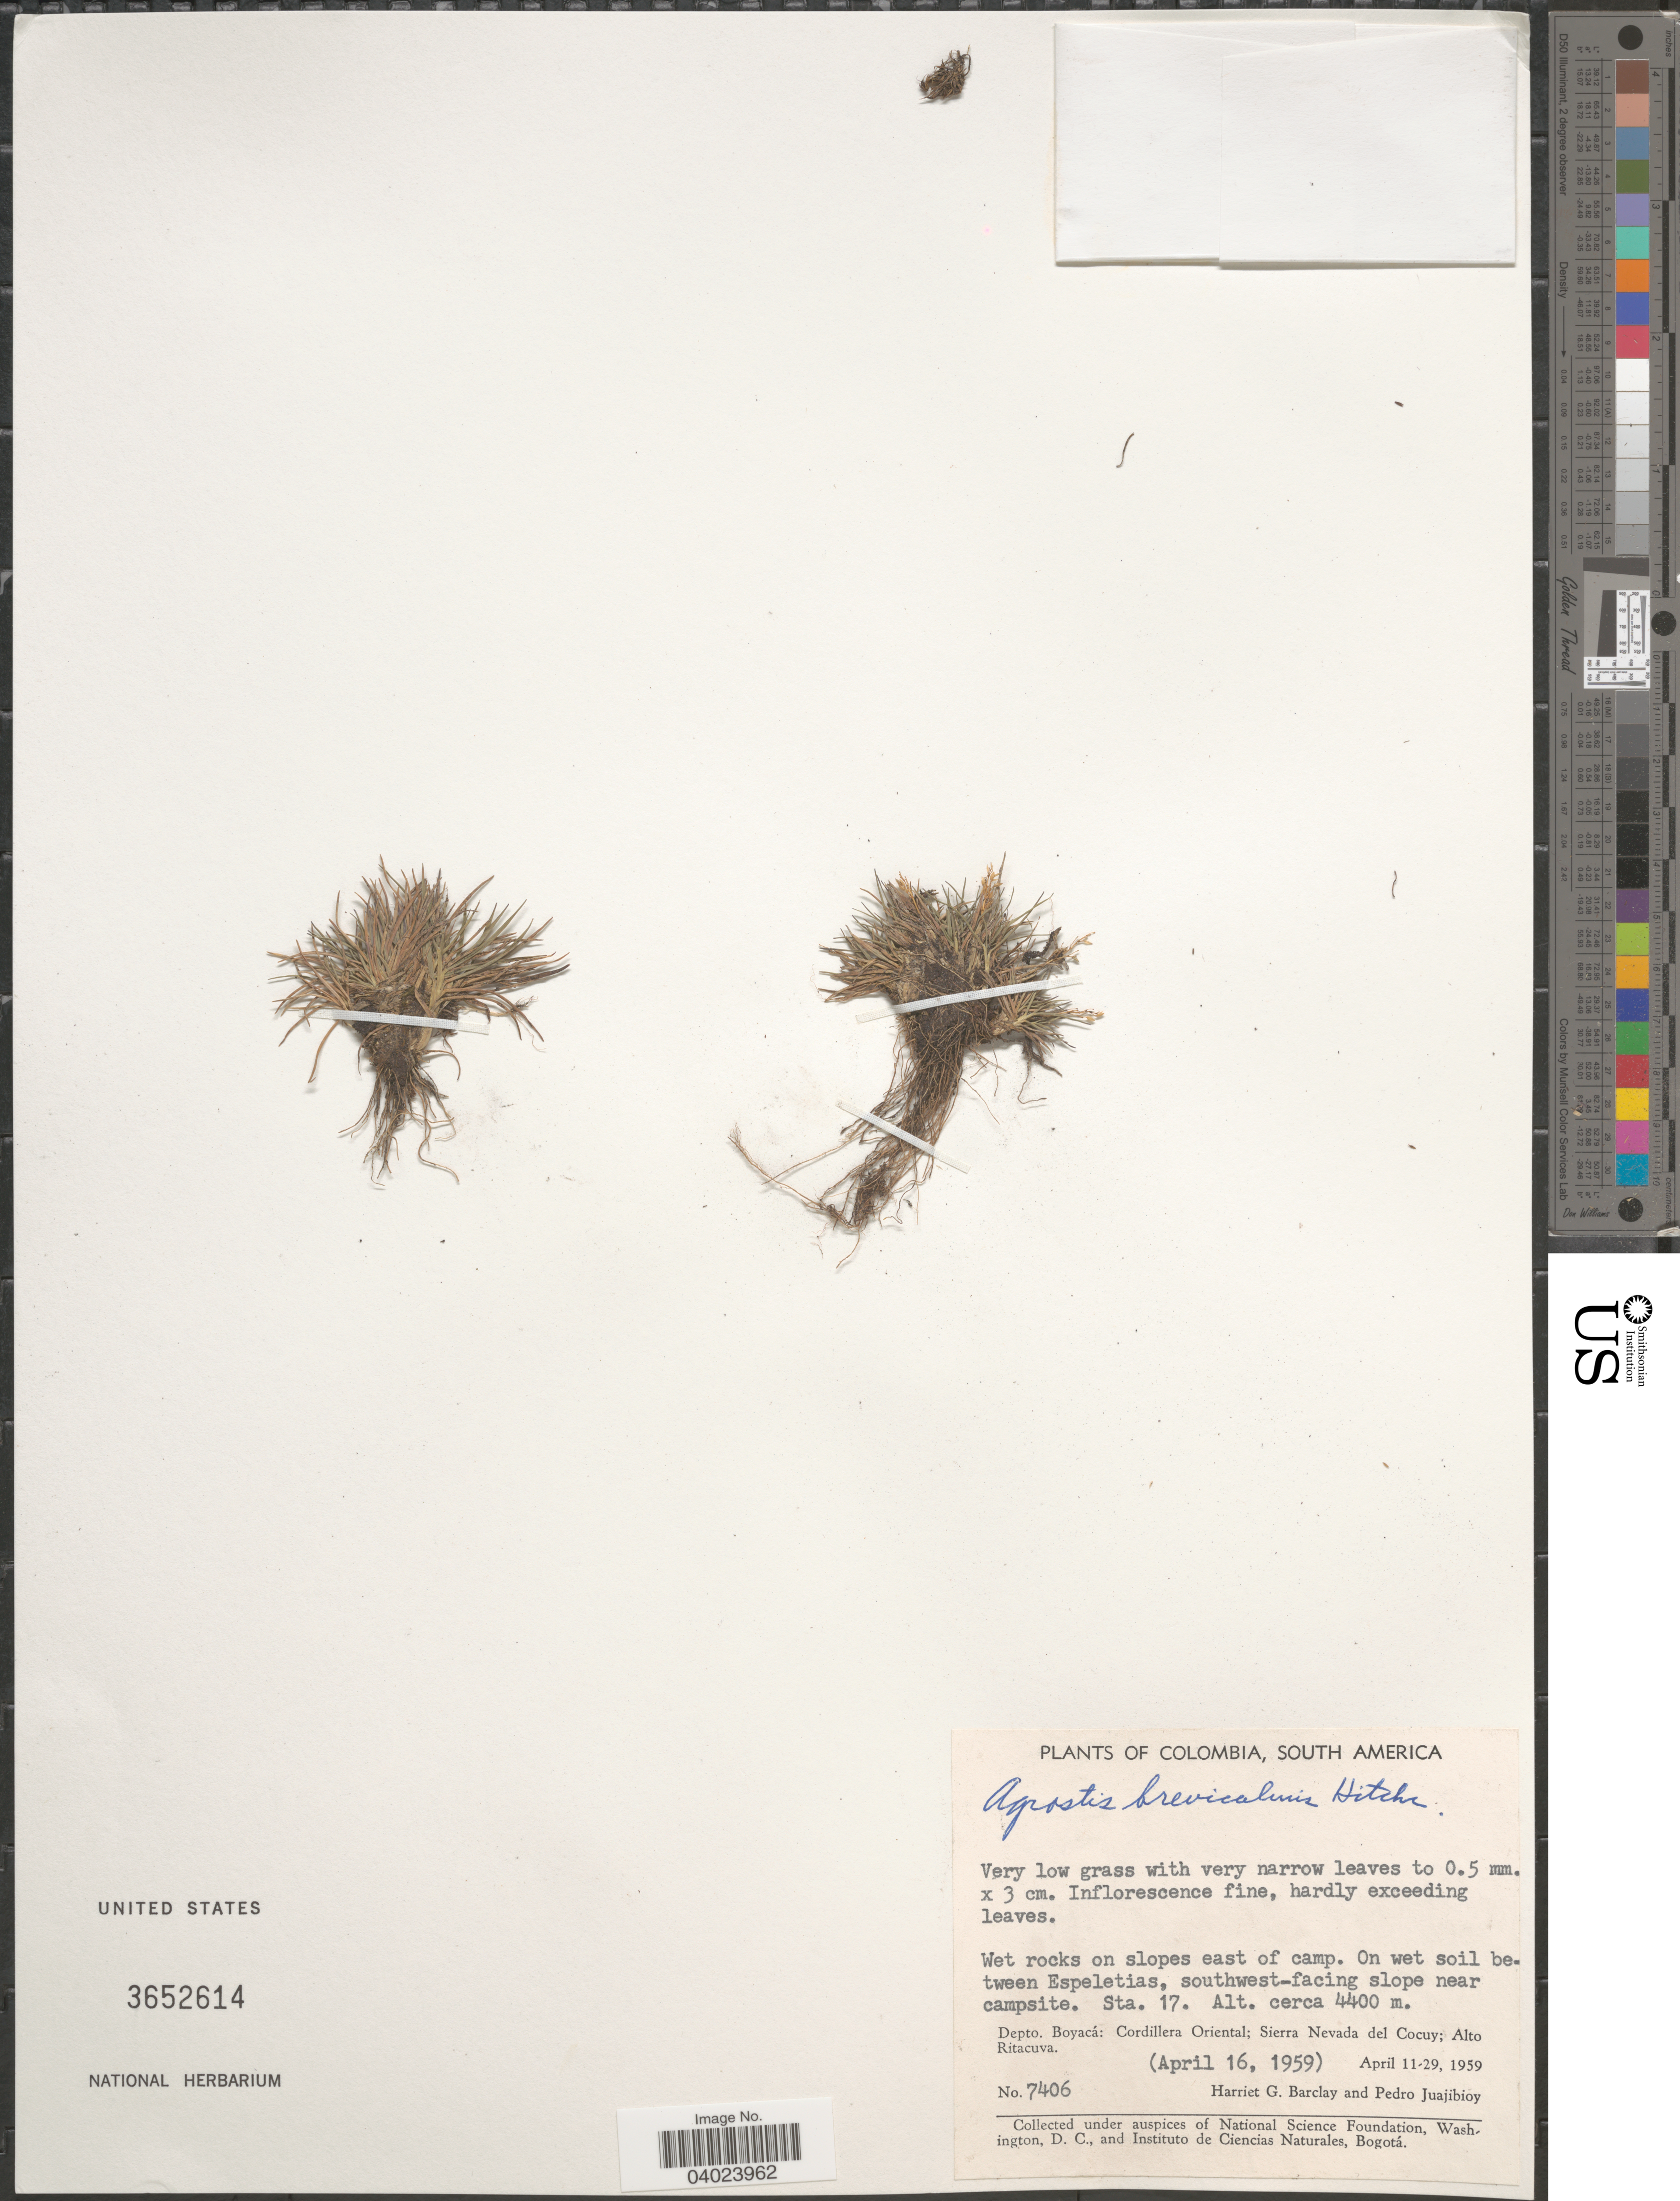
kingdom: Plantae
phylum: Tracheophyta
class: Liliopsida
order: Poales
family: Poaceae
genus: Agrostis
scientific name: Agrostis breviculmis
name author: Hitchc.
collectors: H. G. Barclay & P. Juajibioy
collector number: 7406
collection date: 1959-04-16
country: Colombia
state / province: Boyacá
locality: On wet soil between Espeletias, southwest-facing slope near campsite. Sta. 17. Depto. Boyacá: Cordillera Oriental; Sierra Nevada del Cocuy; Alto Ritacuva.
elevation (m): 4400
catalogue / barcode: US 3652614